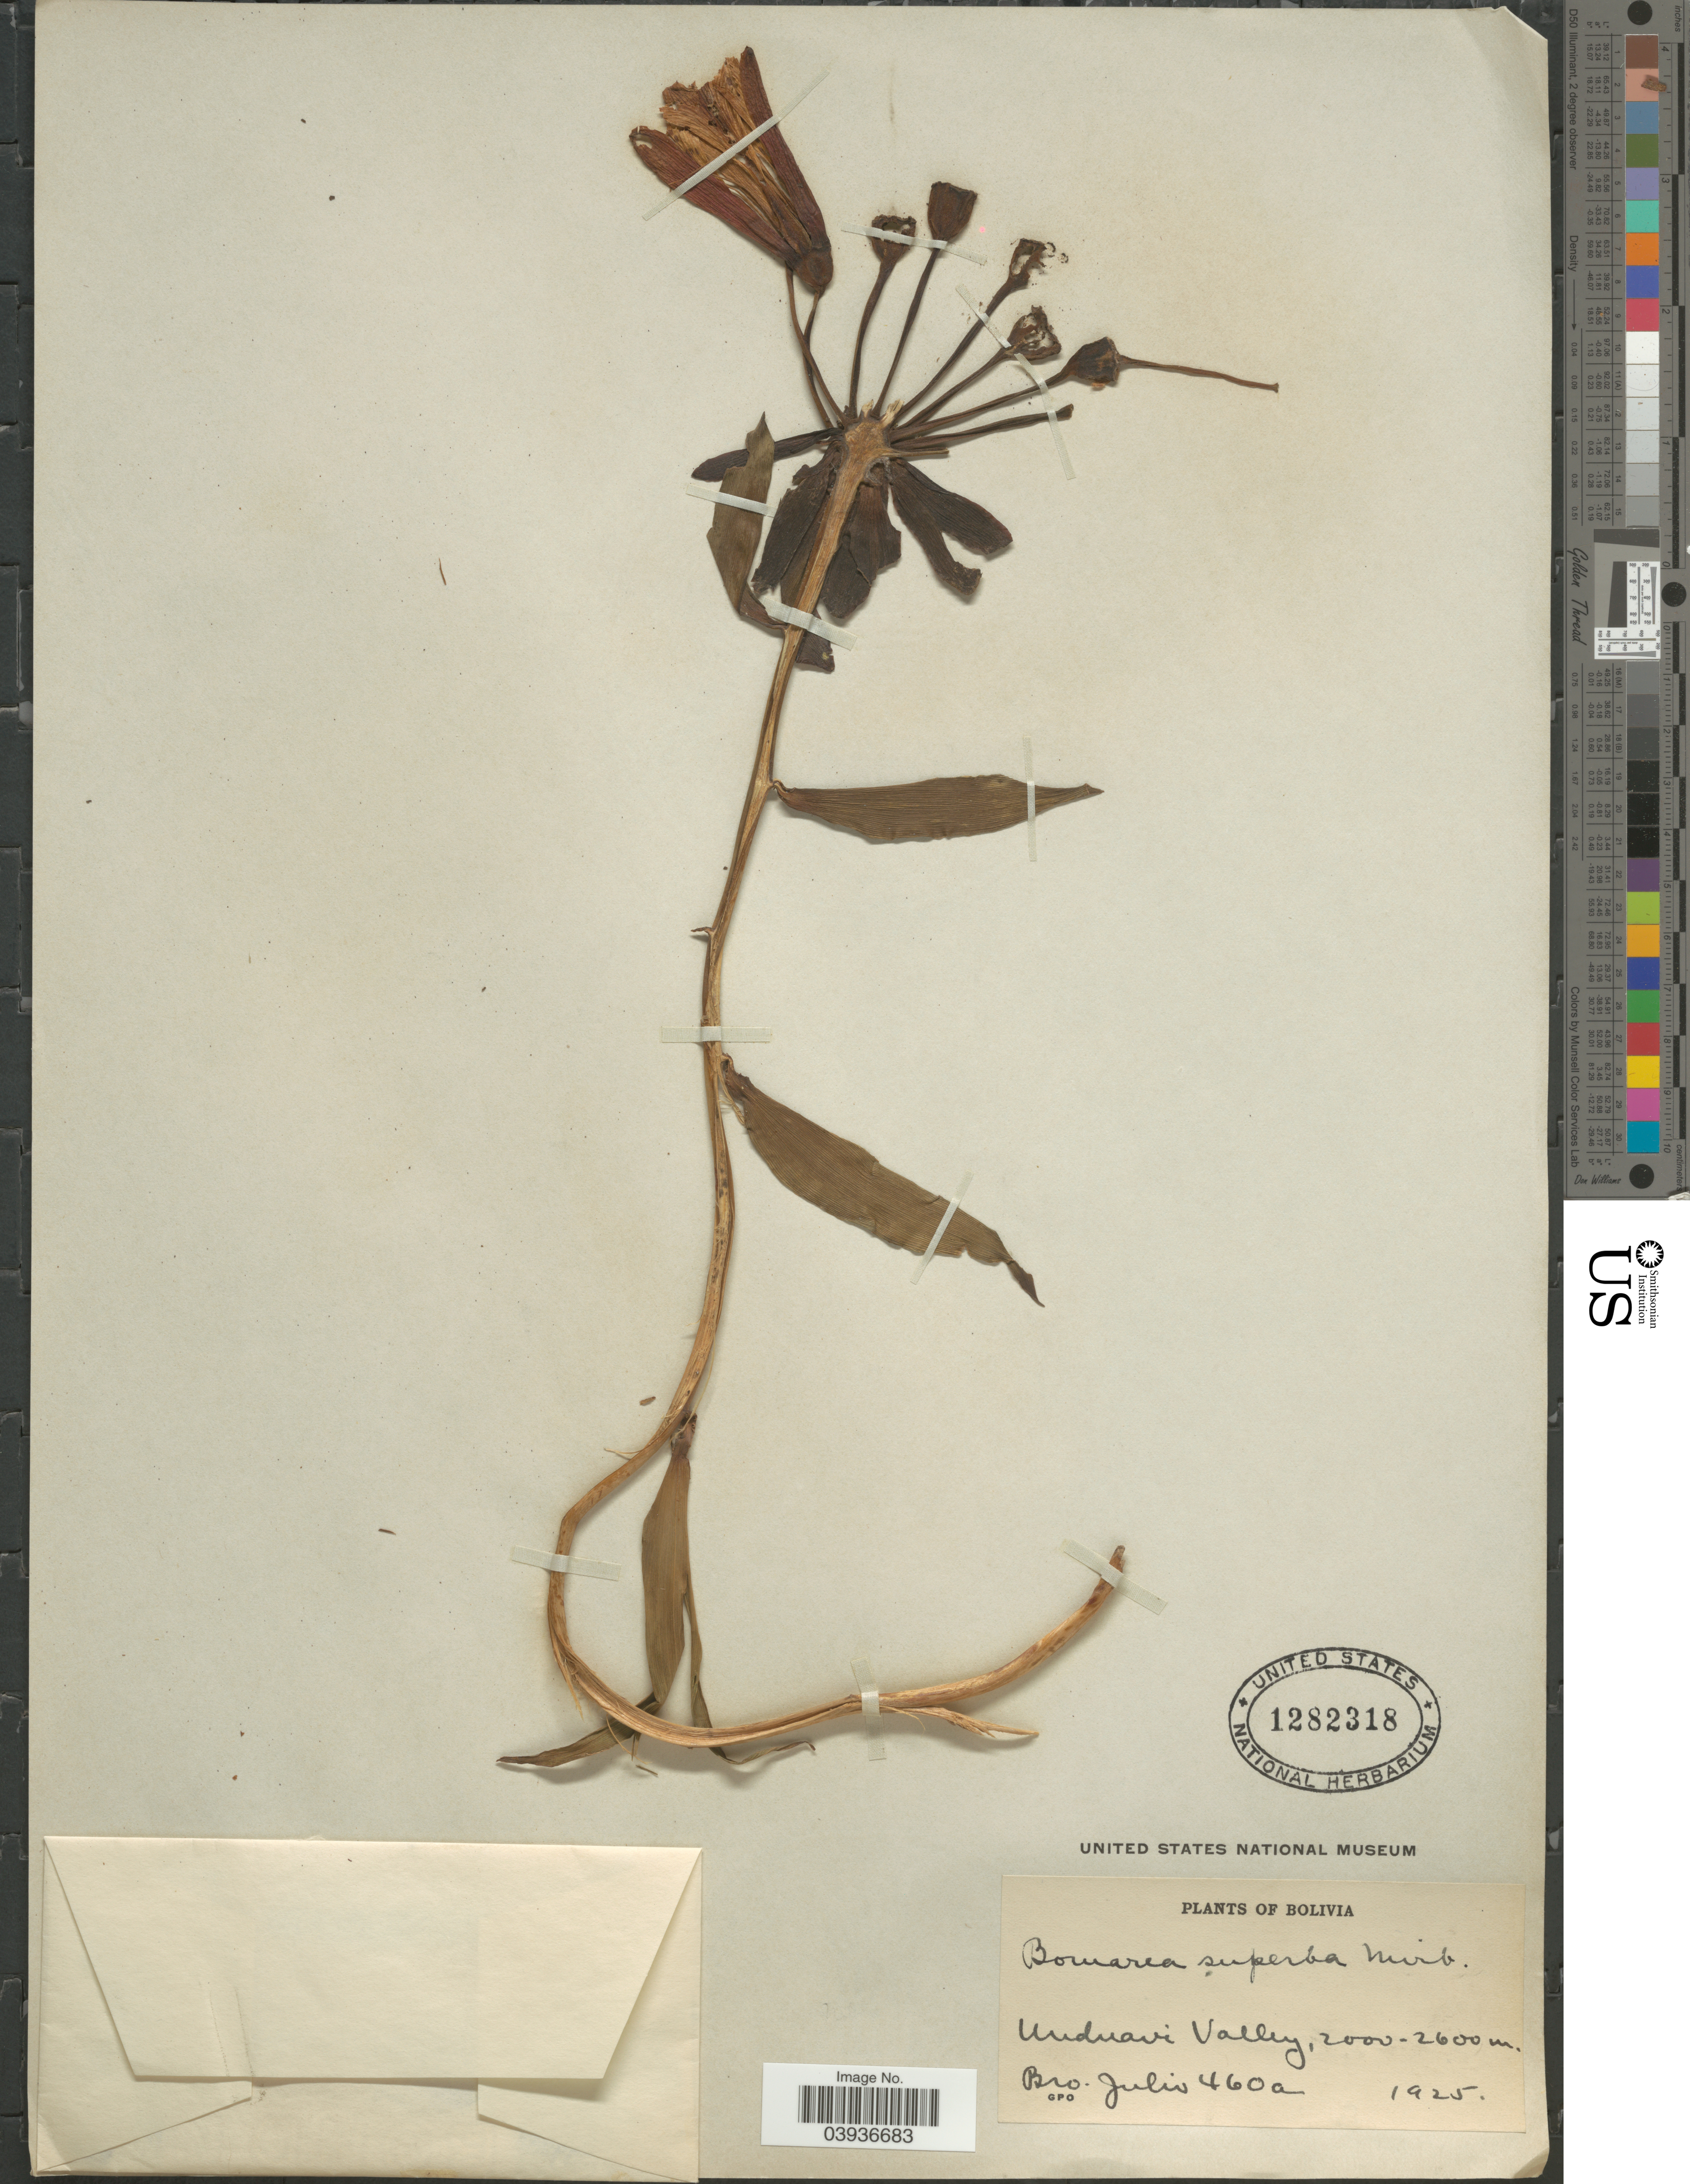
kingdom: Plantae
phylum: Tracheophyta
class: Liliopsida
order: Liliales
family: Alstroemeriaceae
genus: Bomarea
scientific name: Bomarea superba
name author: Herbert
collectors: Bro. Julio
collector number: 460a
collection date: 1925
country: Bolivia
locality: Unduavi Valley.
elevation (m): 2000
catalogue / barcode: US 1282318